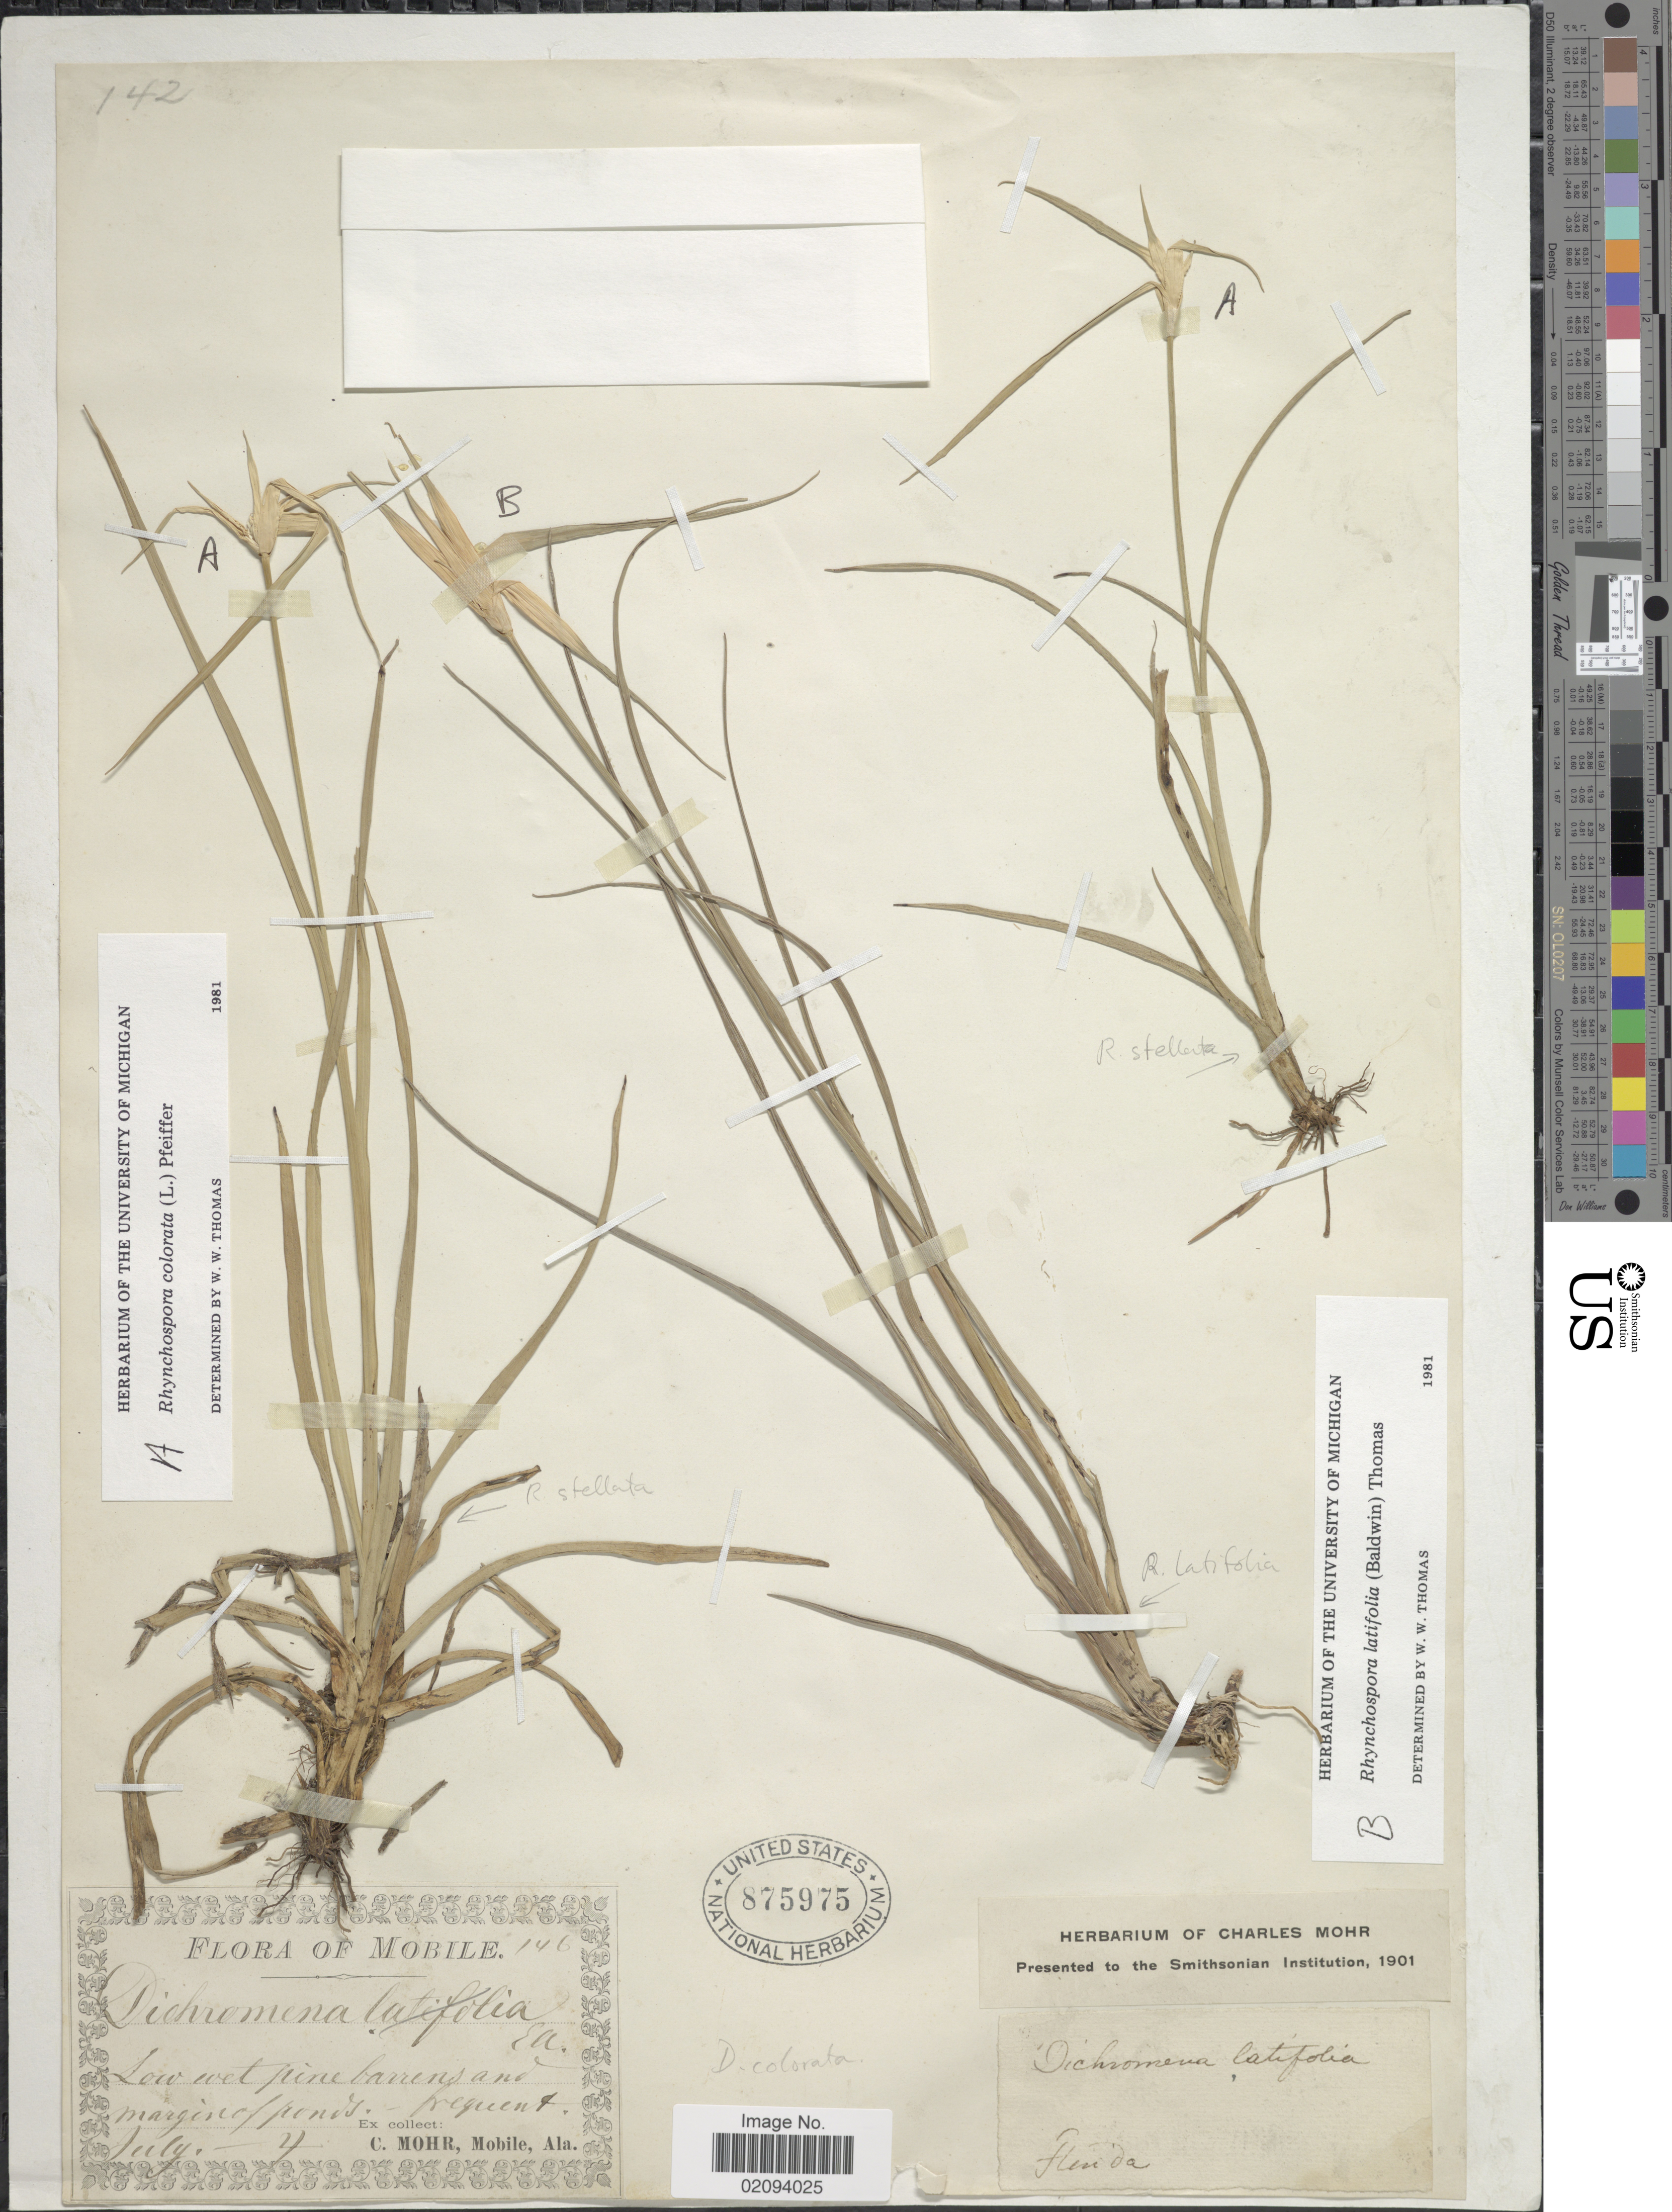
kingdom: Plantae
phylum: Tracheophyta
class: Liliopsida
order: Poales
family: Cyperaceae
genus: Rhynchospora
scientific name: Rhynchospora latifolia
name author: (Baldwin ex Elliott) W.W. Thomas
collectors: C. T. Mohr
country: United States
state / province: Alabama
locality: Mobile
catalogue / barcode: US 875975